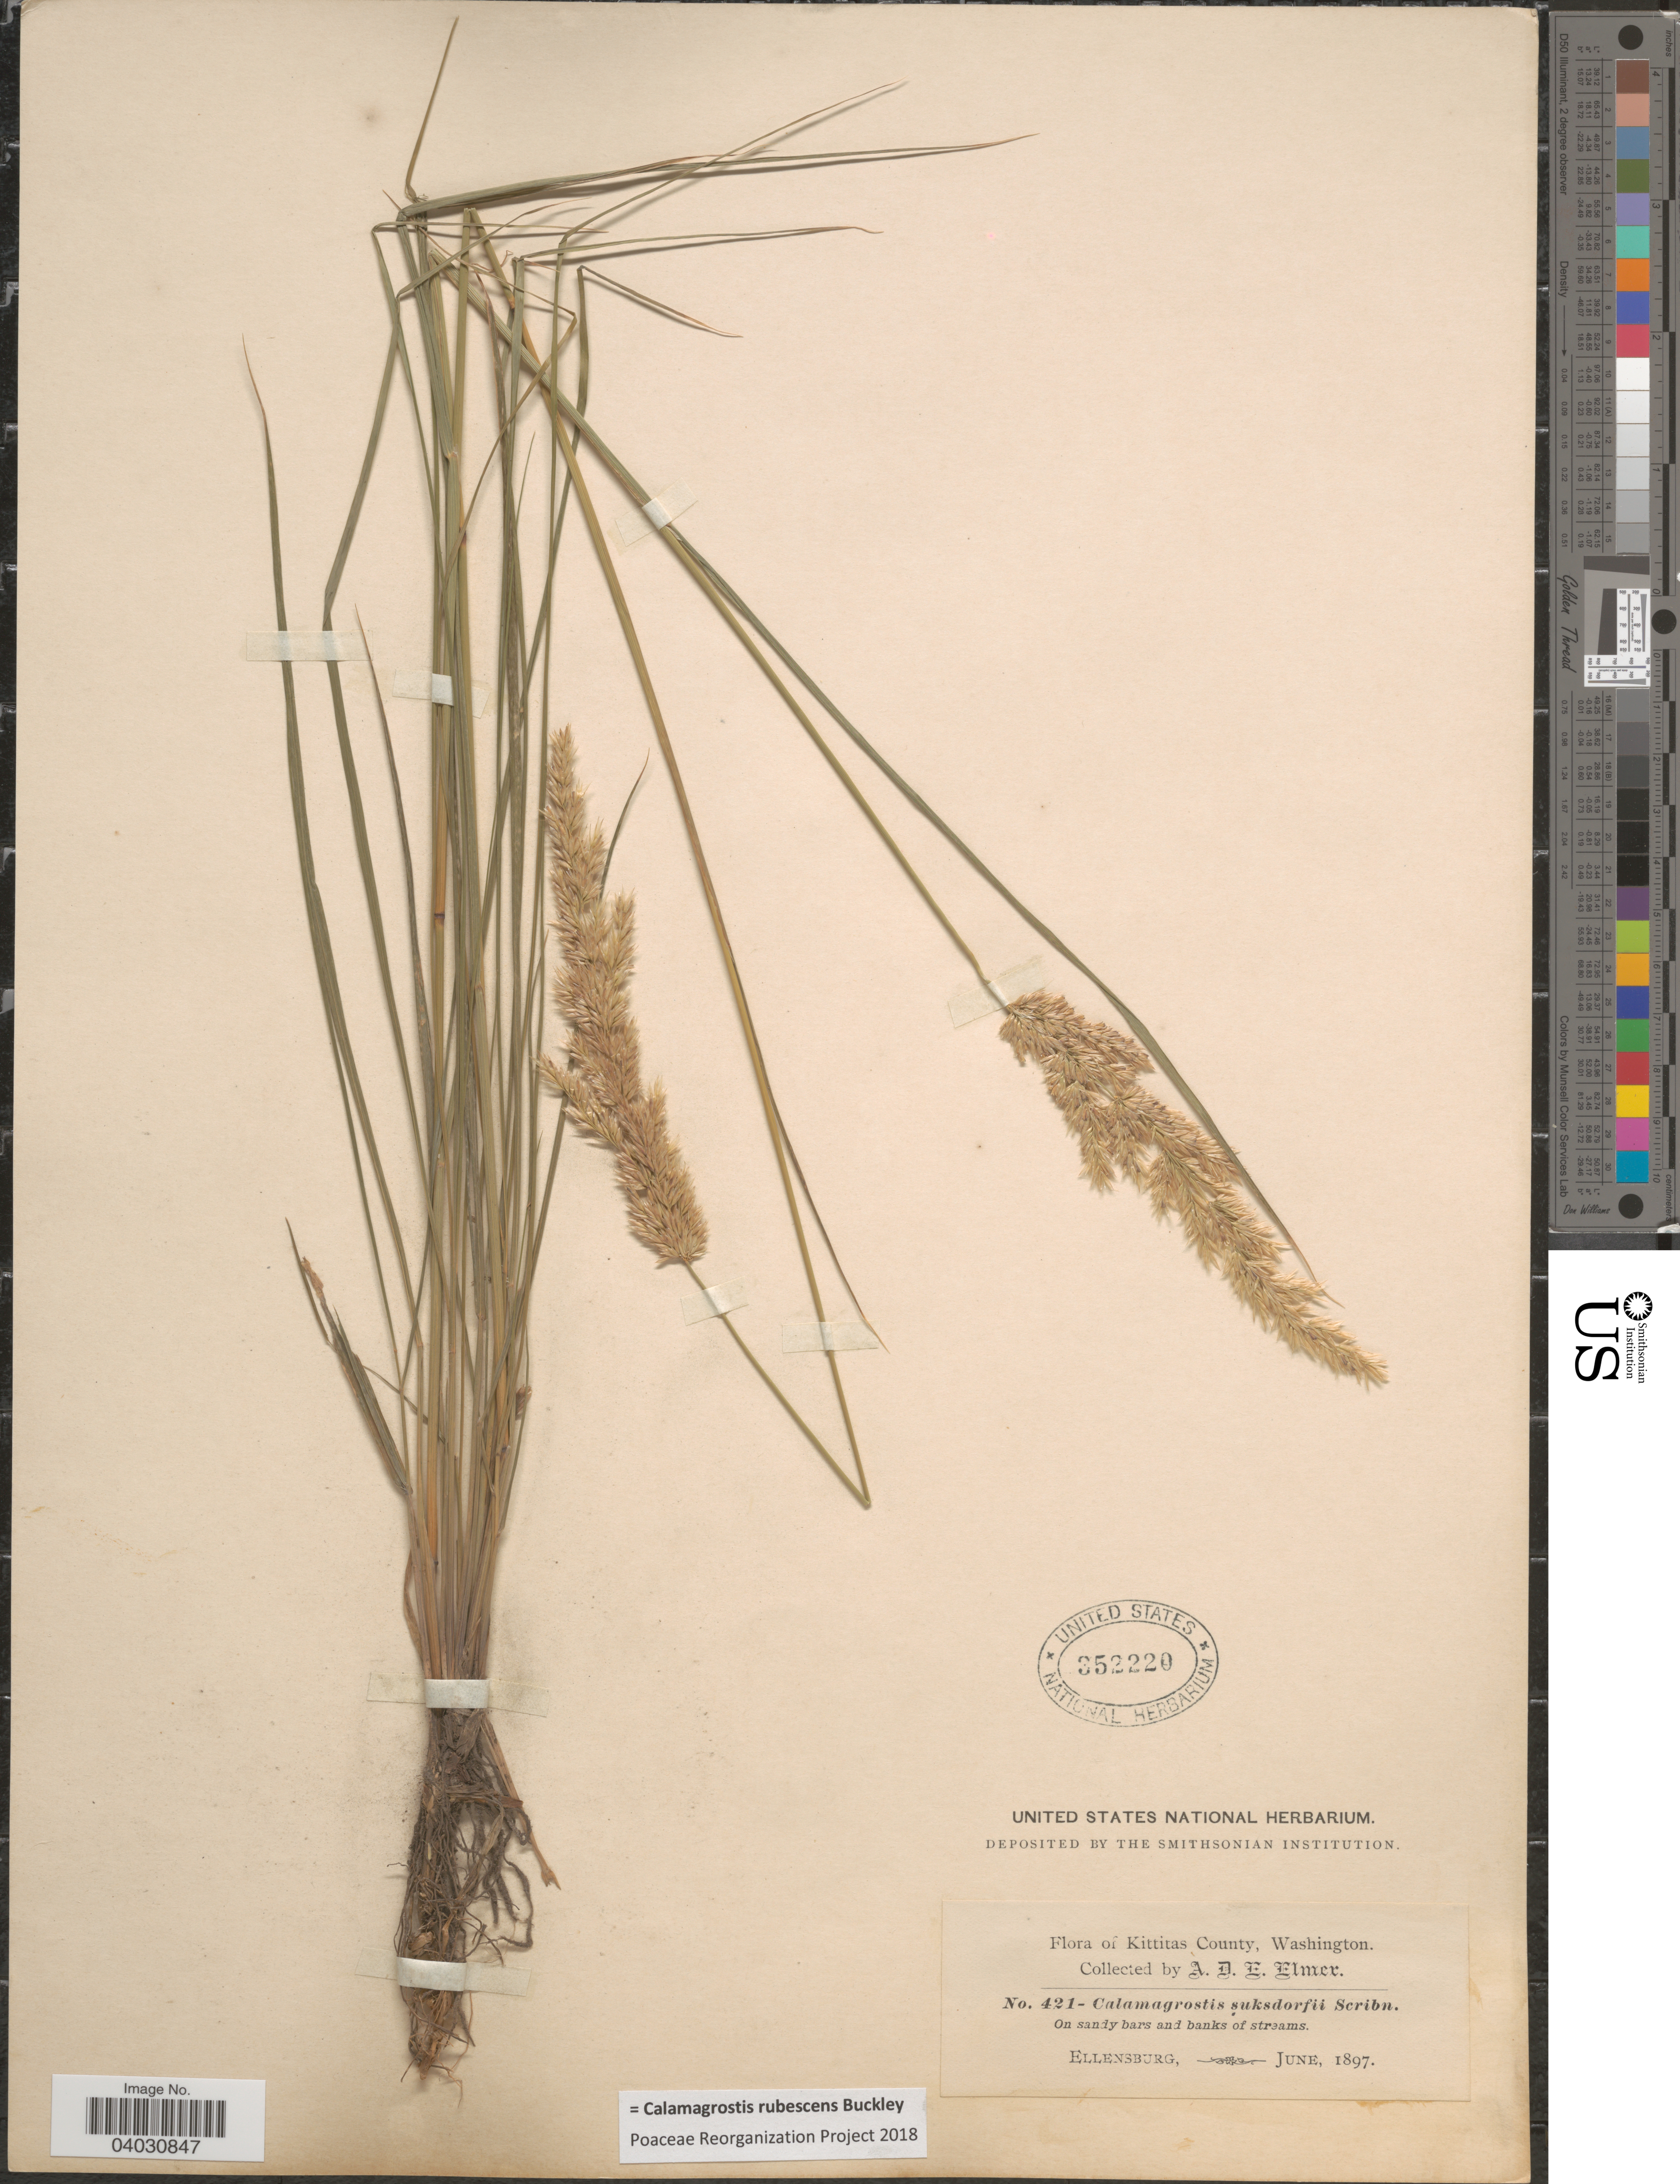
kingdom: Plantae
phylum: Tracheophyta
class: Liliopsida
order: Poales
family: Poaceae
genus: Calamagrostis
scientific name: Calamagrostis rubescens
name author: Buckley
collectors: A. D. E. Elmer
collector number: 421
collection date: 1897-06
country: United States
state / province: Washington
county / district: Kittitas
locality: Kittitas County. Ellensburg.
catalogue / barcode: US 352220